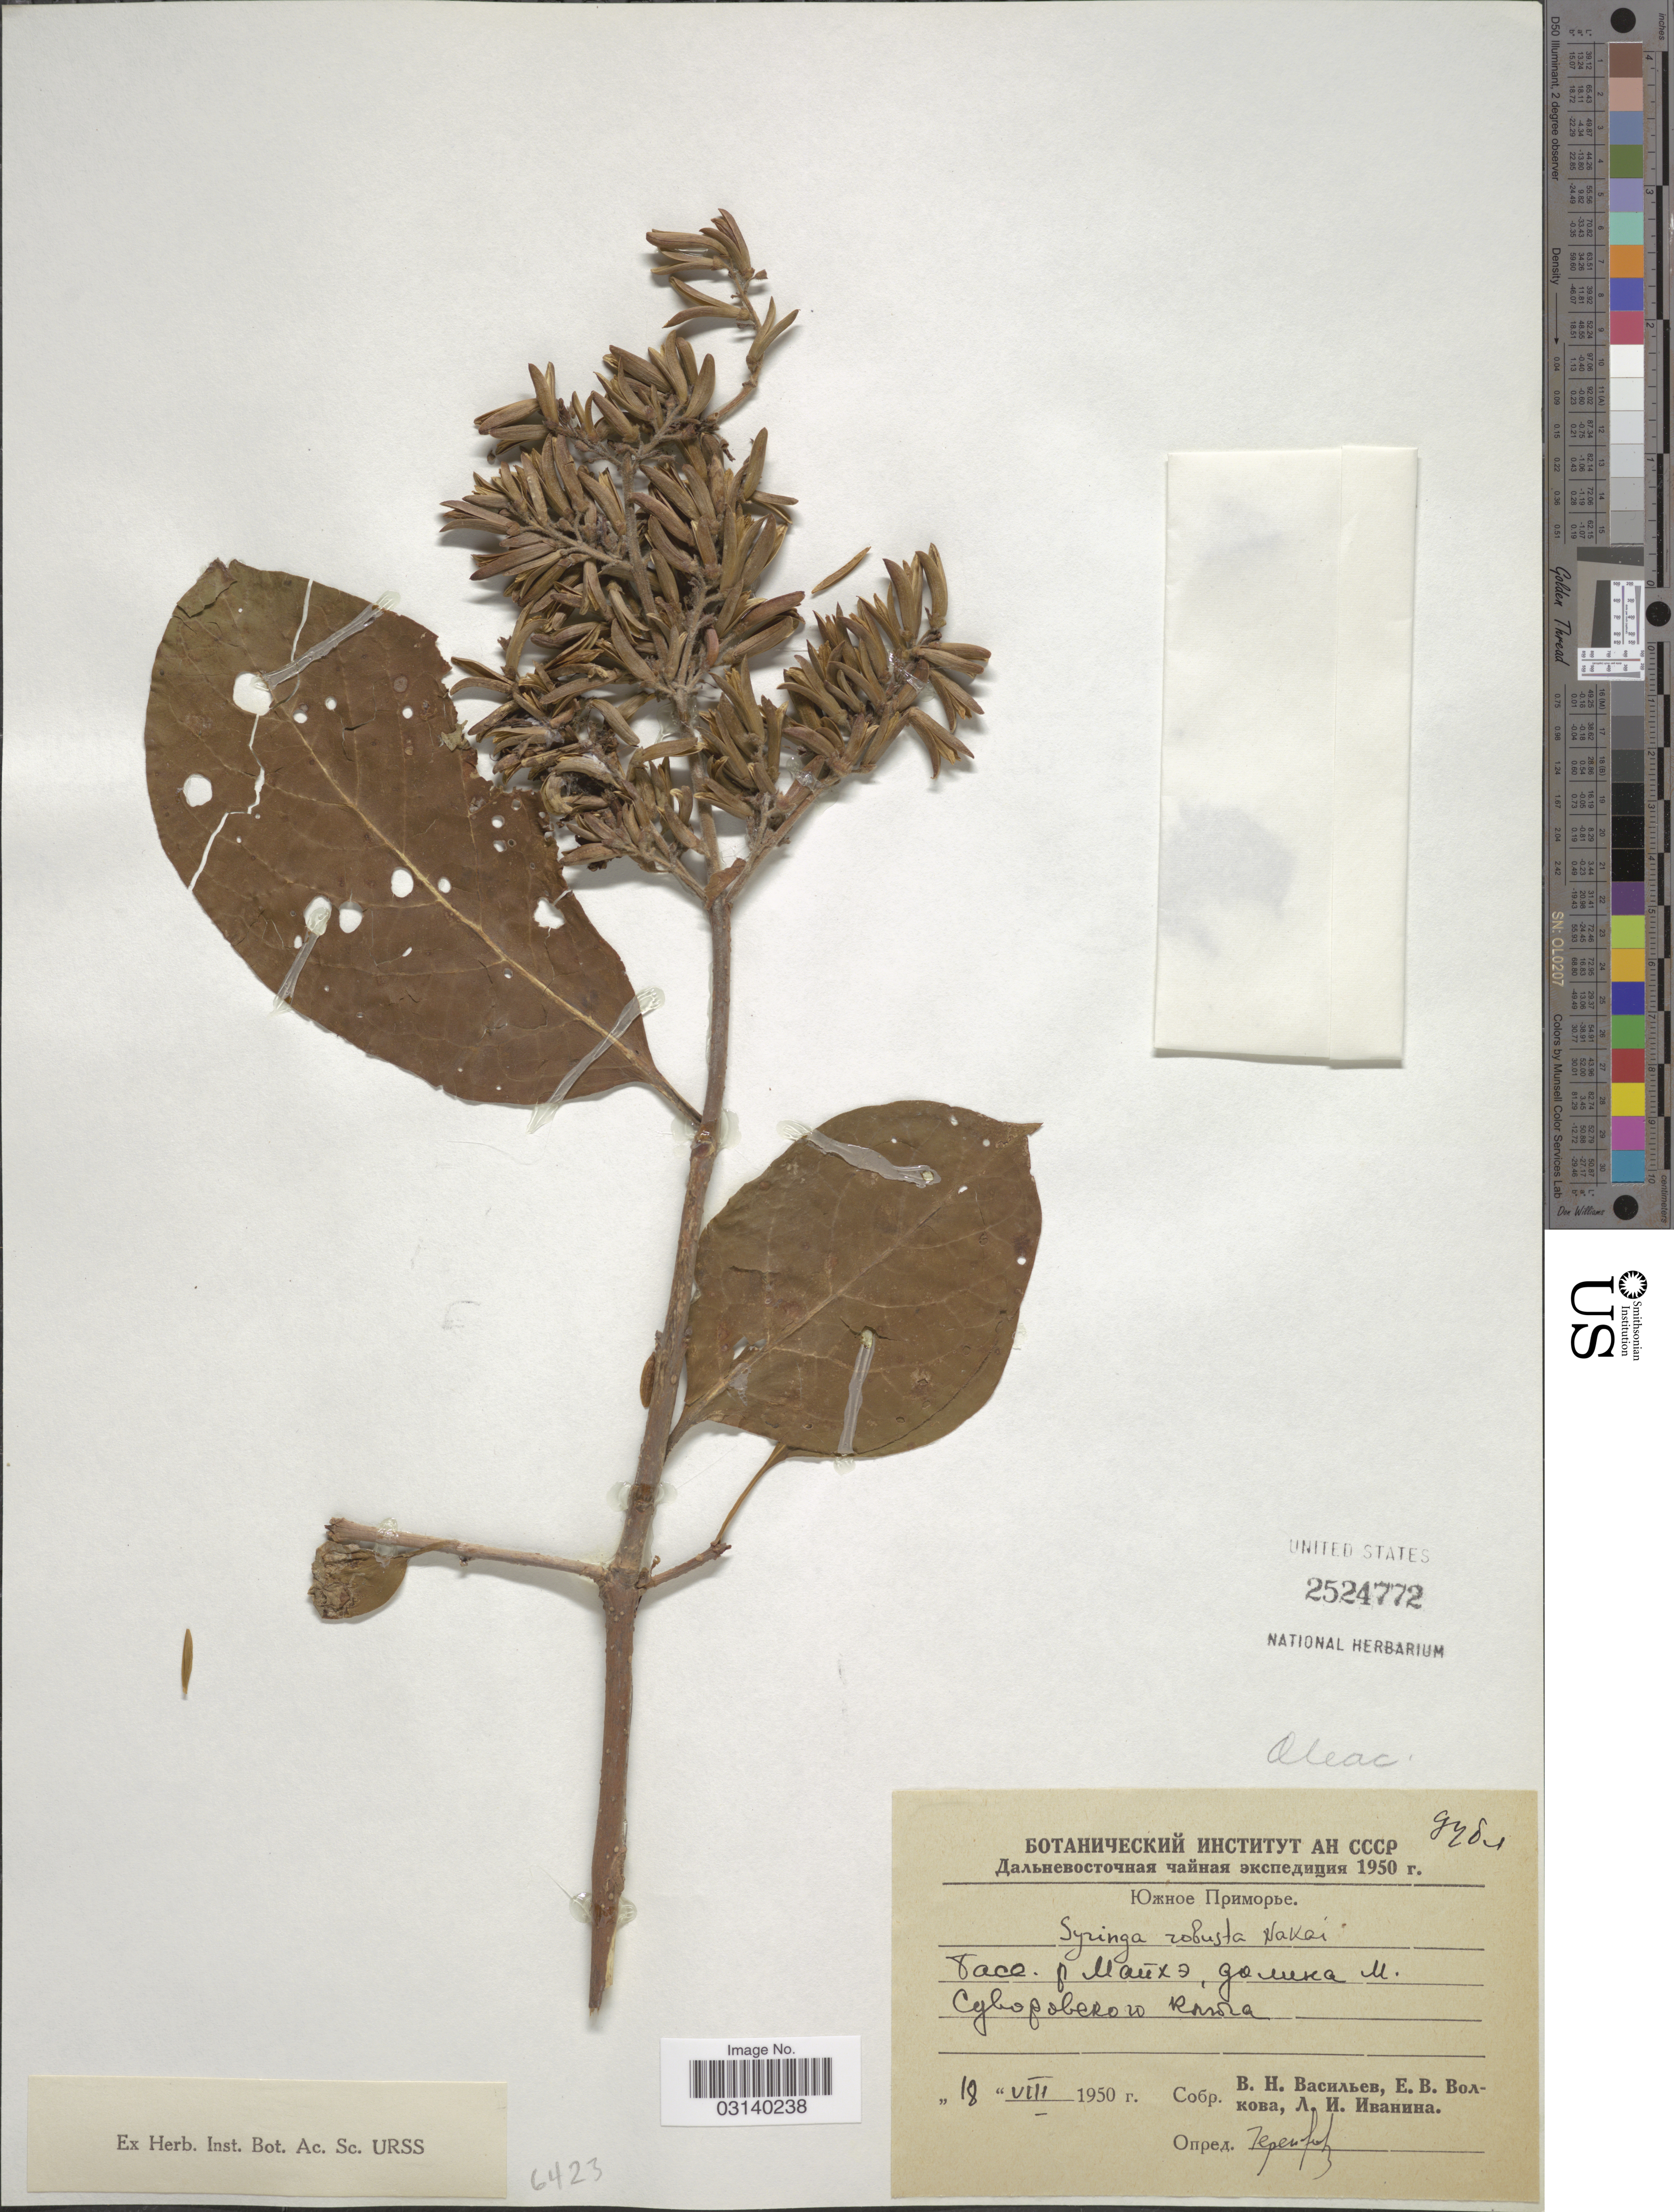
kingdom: Plantae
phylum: Tracheophyta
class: Magnoliopsida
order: Lamiales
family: Oleaceae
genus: Syringa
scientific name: Syringa robusta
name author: Nakai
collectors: V. Vasilev, E. V. Volkova & L. Ivanina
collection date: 1950-08-18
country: Russian Federation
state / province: Primorsky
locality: Basin of River Maikhe.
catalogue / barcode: US 2524772